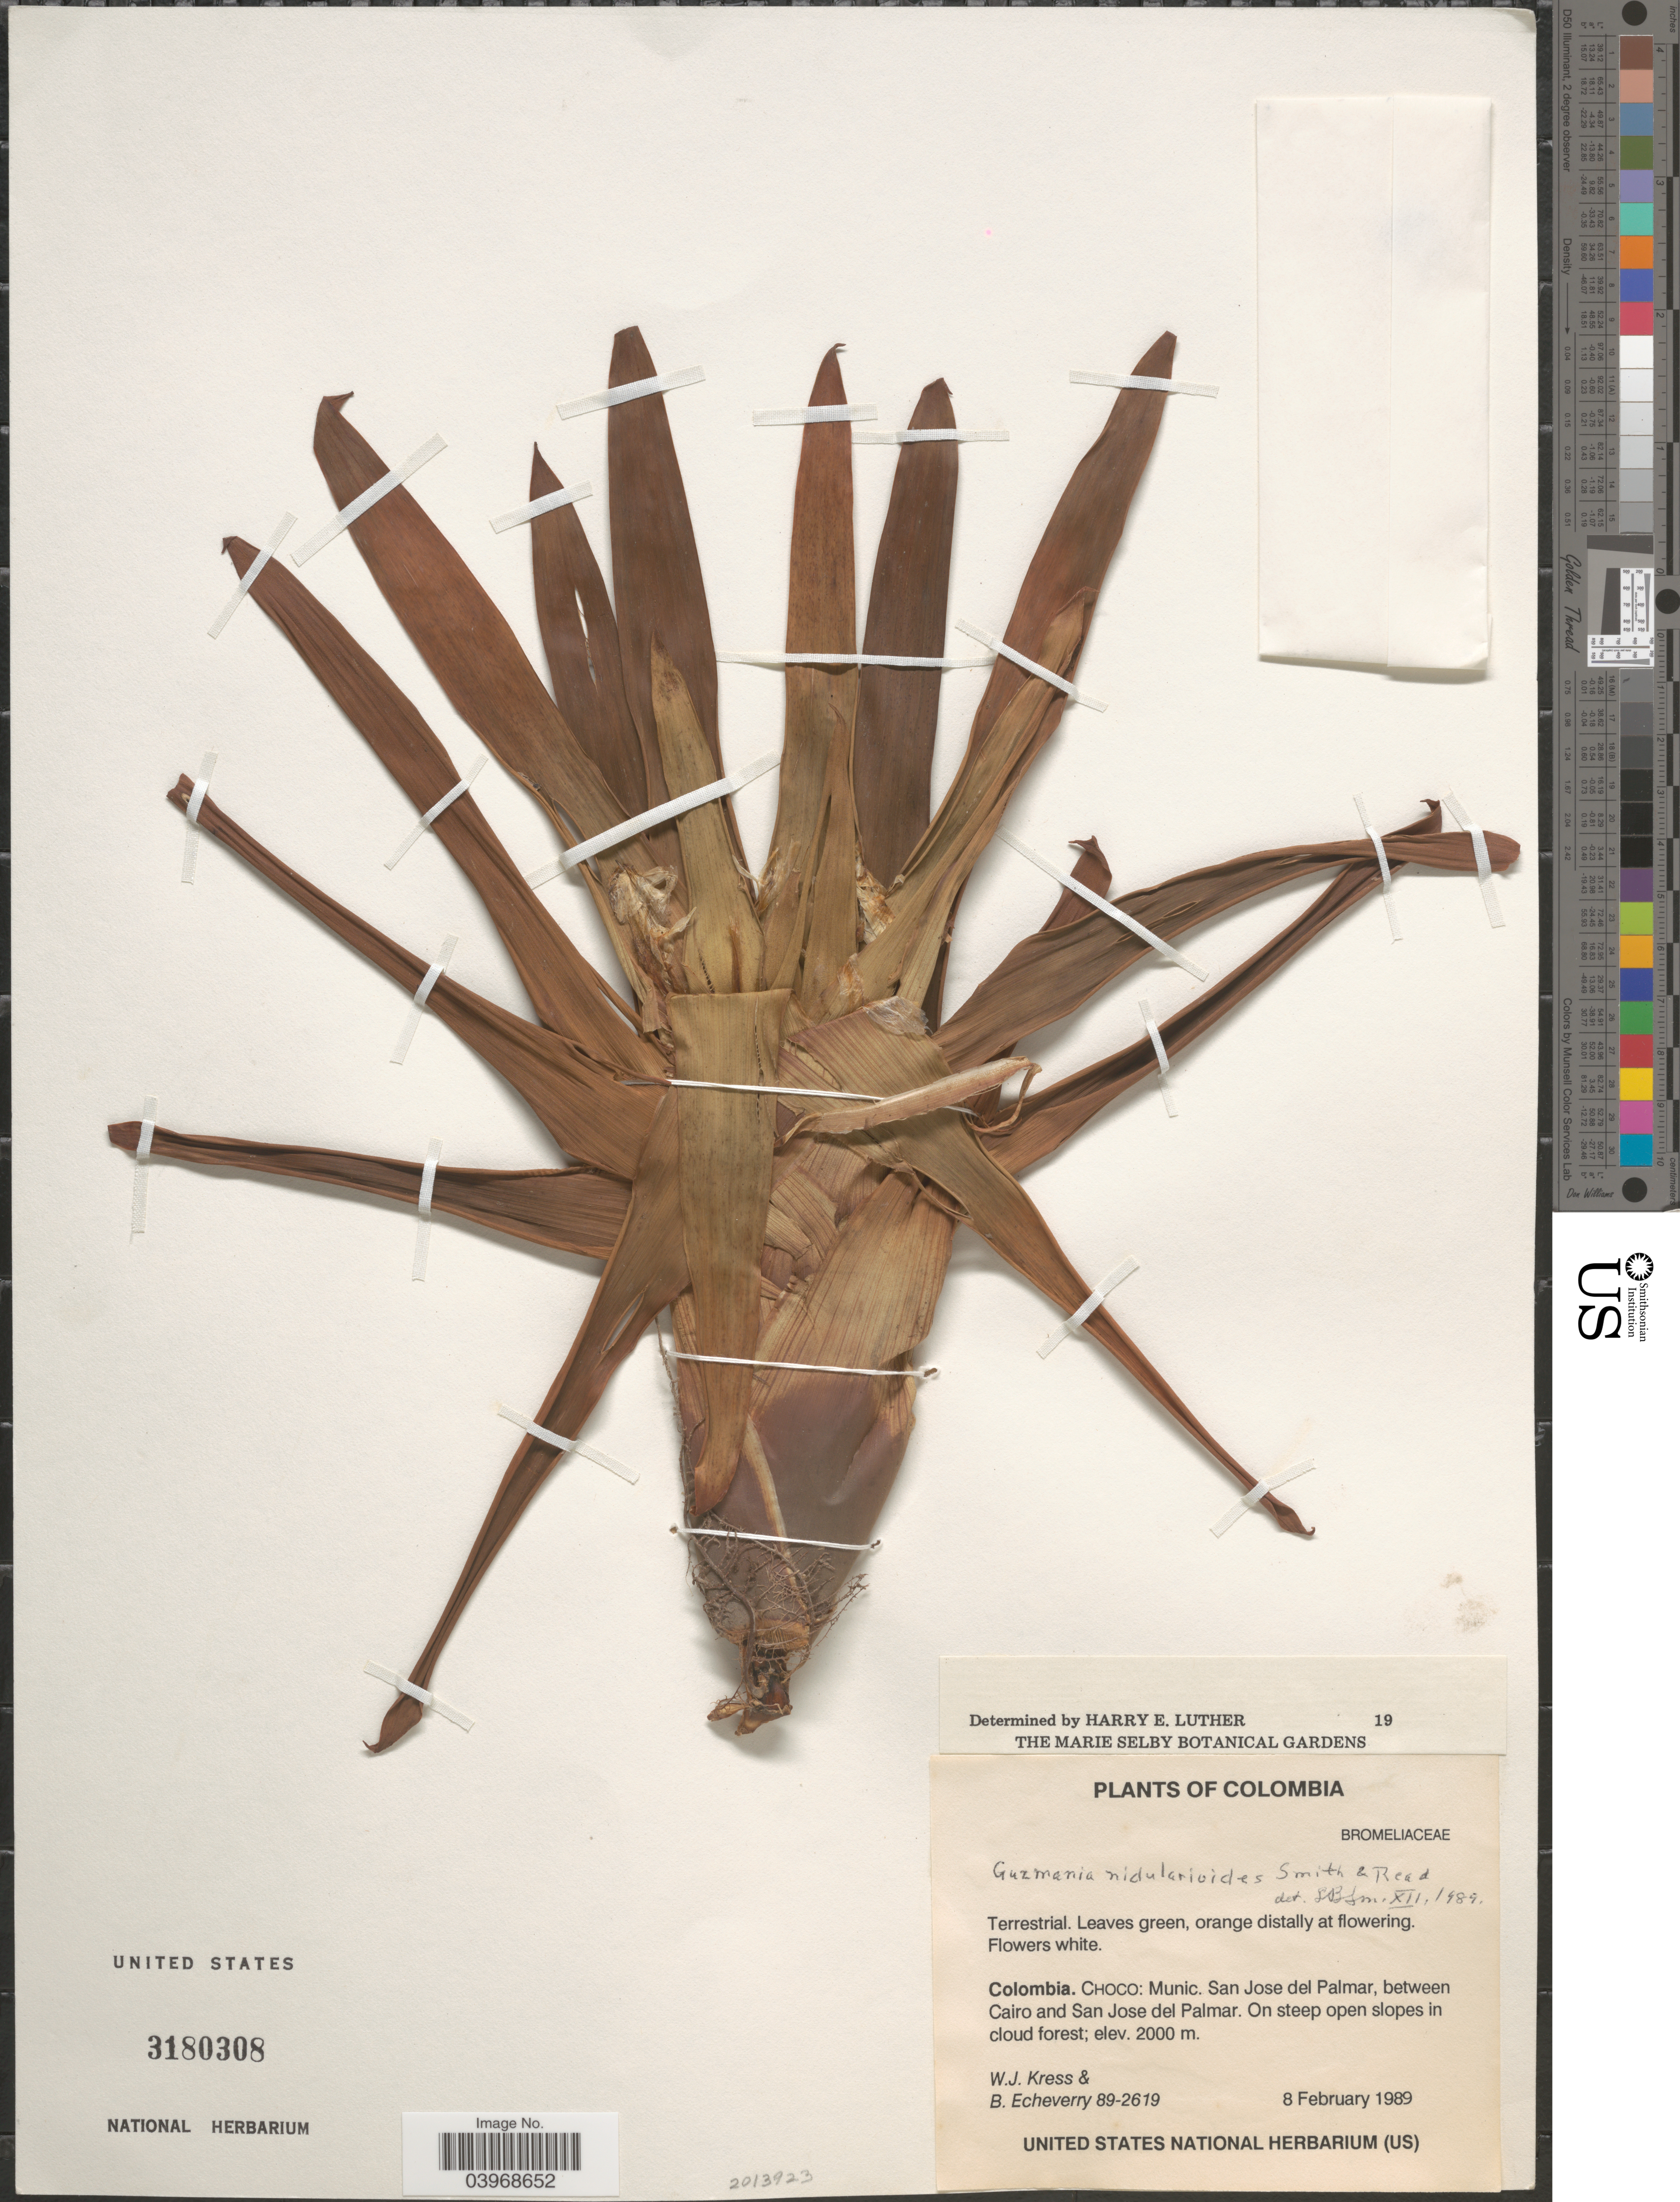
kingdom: Plantae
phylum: Tracheophyta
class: Liliopsida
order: Poales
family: Bromeliaceae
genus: Guzmania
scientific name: Guzmania nidularioides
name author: L.B. Sm. & Read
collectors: W. J. Kress & B. Echeverry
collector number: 89-2619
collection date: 1989-02-08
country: Colombia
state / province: Chocó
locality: Munic. San Jose del Palmar, between Cairo and San Jose del Palmar. On steep open slopes in cloud forest.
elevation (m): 2000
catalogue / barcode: US 3180308